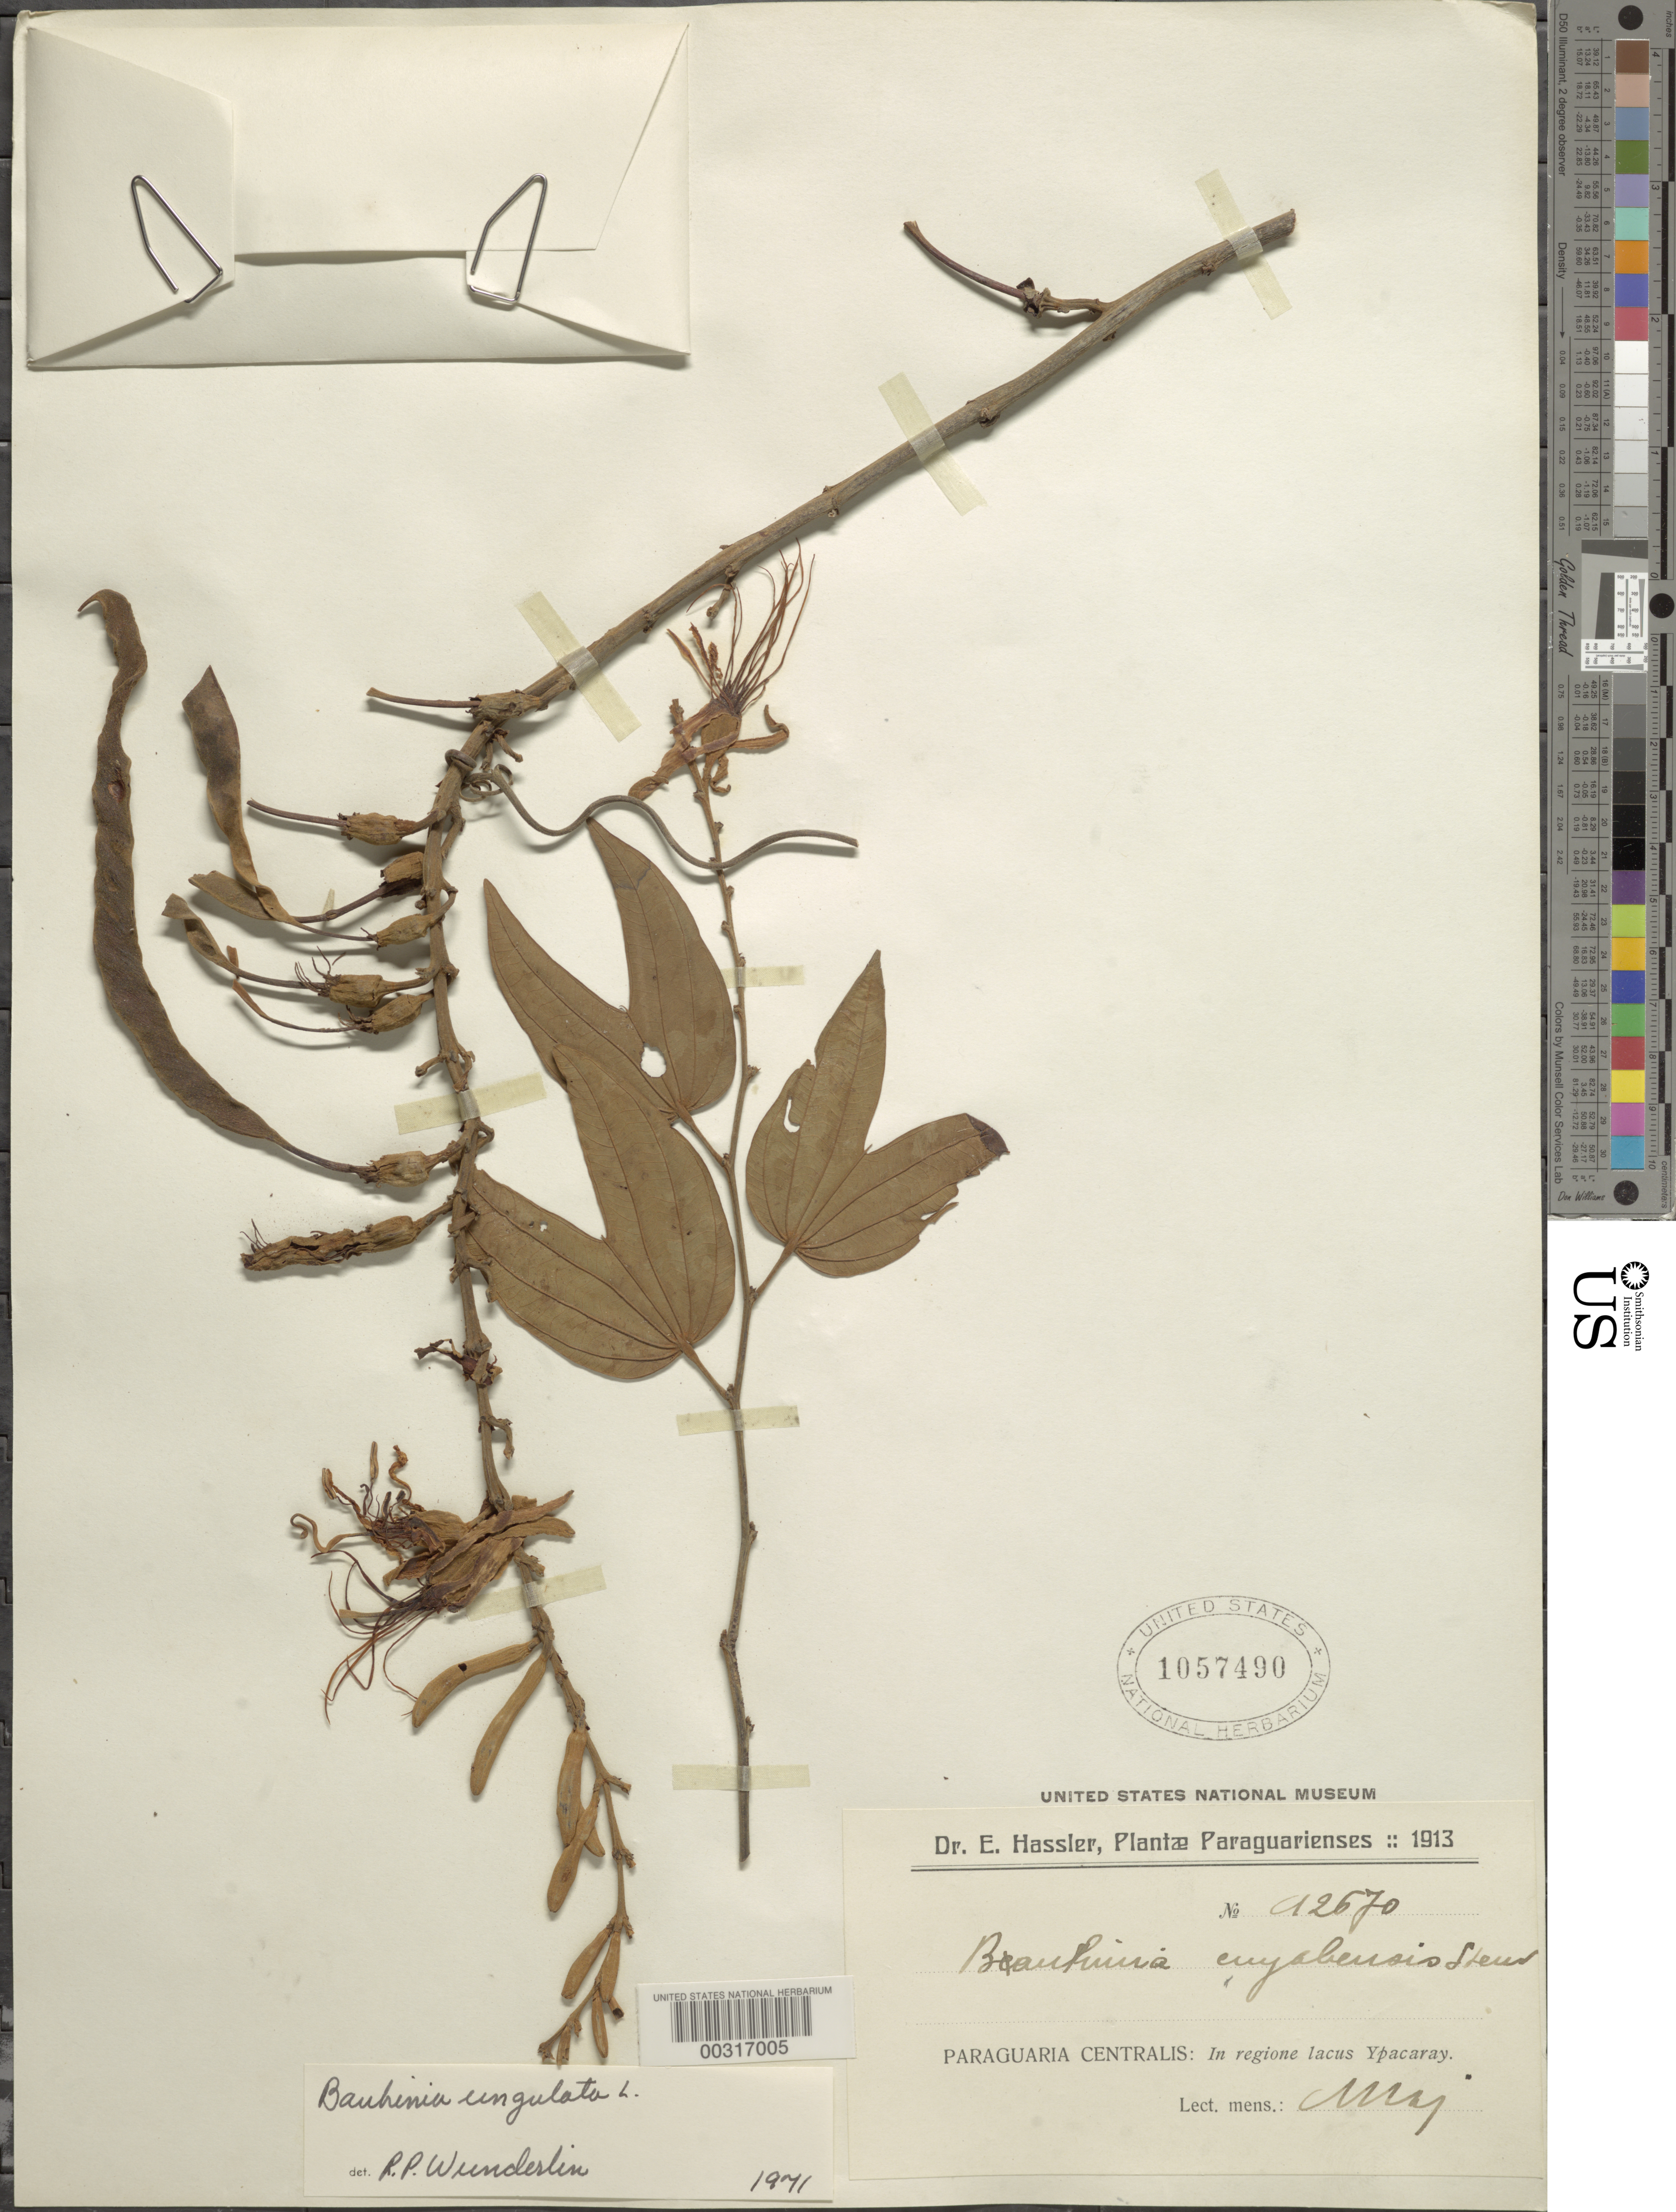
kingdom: Plantae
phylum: Tracheophyta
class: Magnoliopsida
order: Fabales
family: Fabaceae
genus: Bauhinia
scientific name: Bauhinia ungulata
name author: L.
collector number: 12670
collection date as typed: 1913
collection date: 1913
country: Paraguay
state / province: Central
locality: In region of lake ypacaray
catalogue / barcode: US 1057490